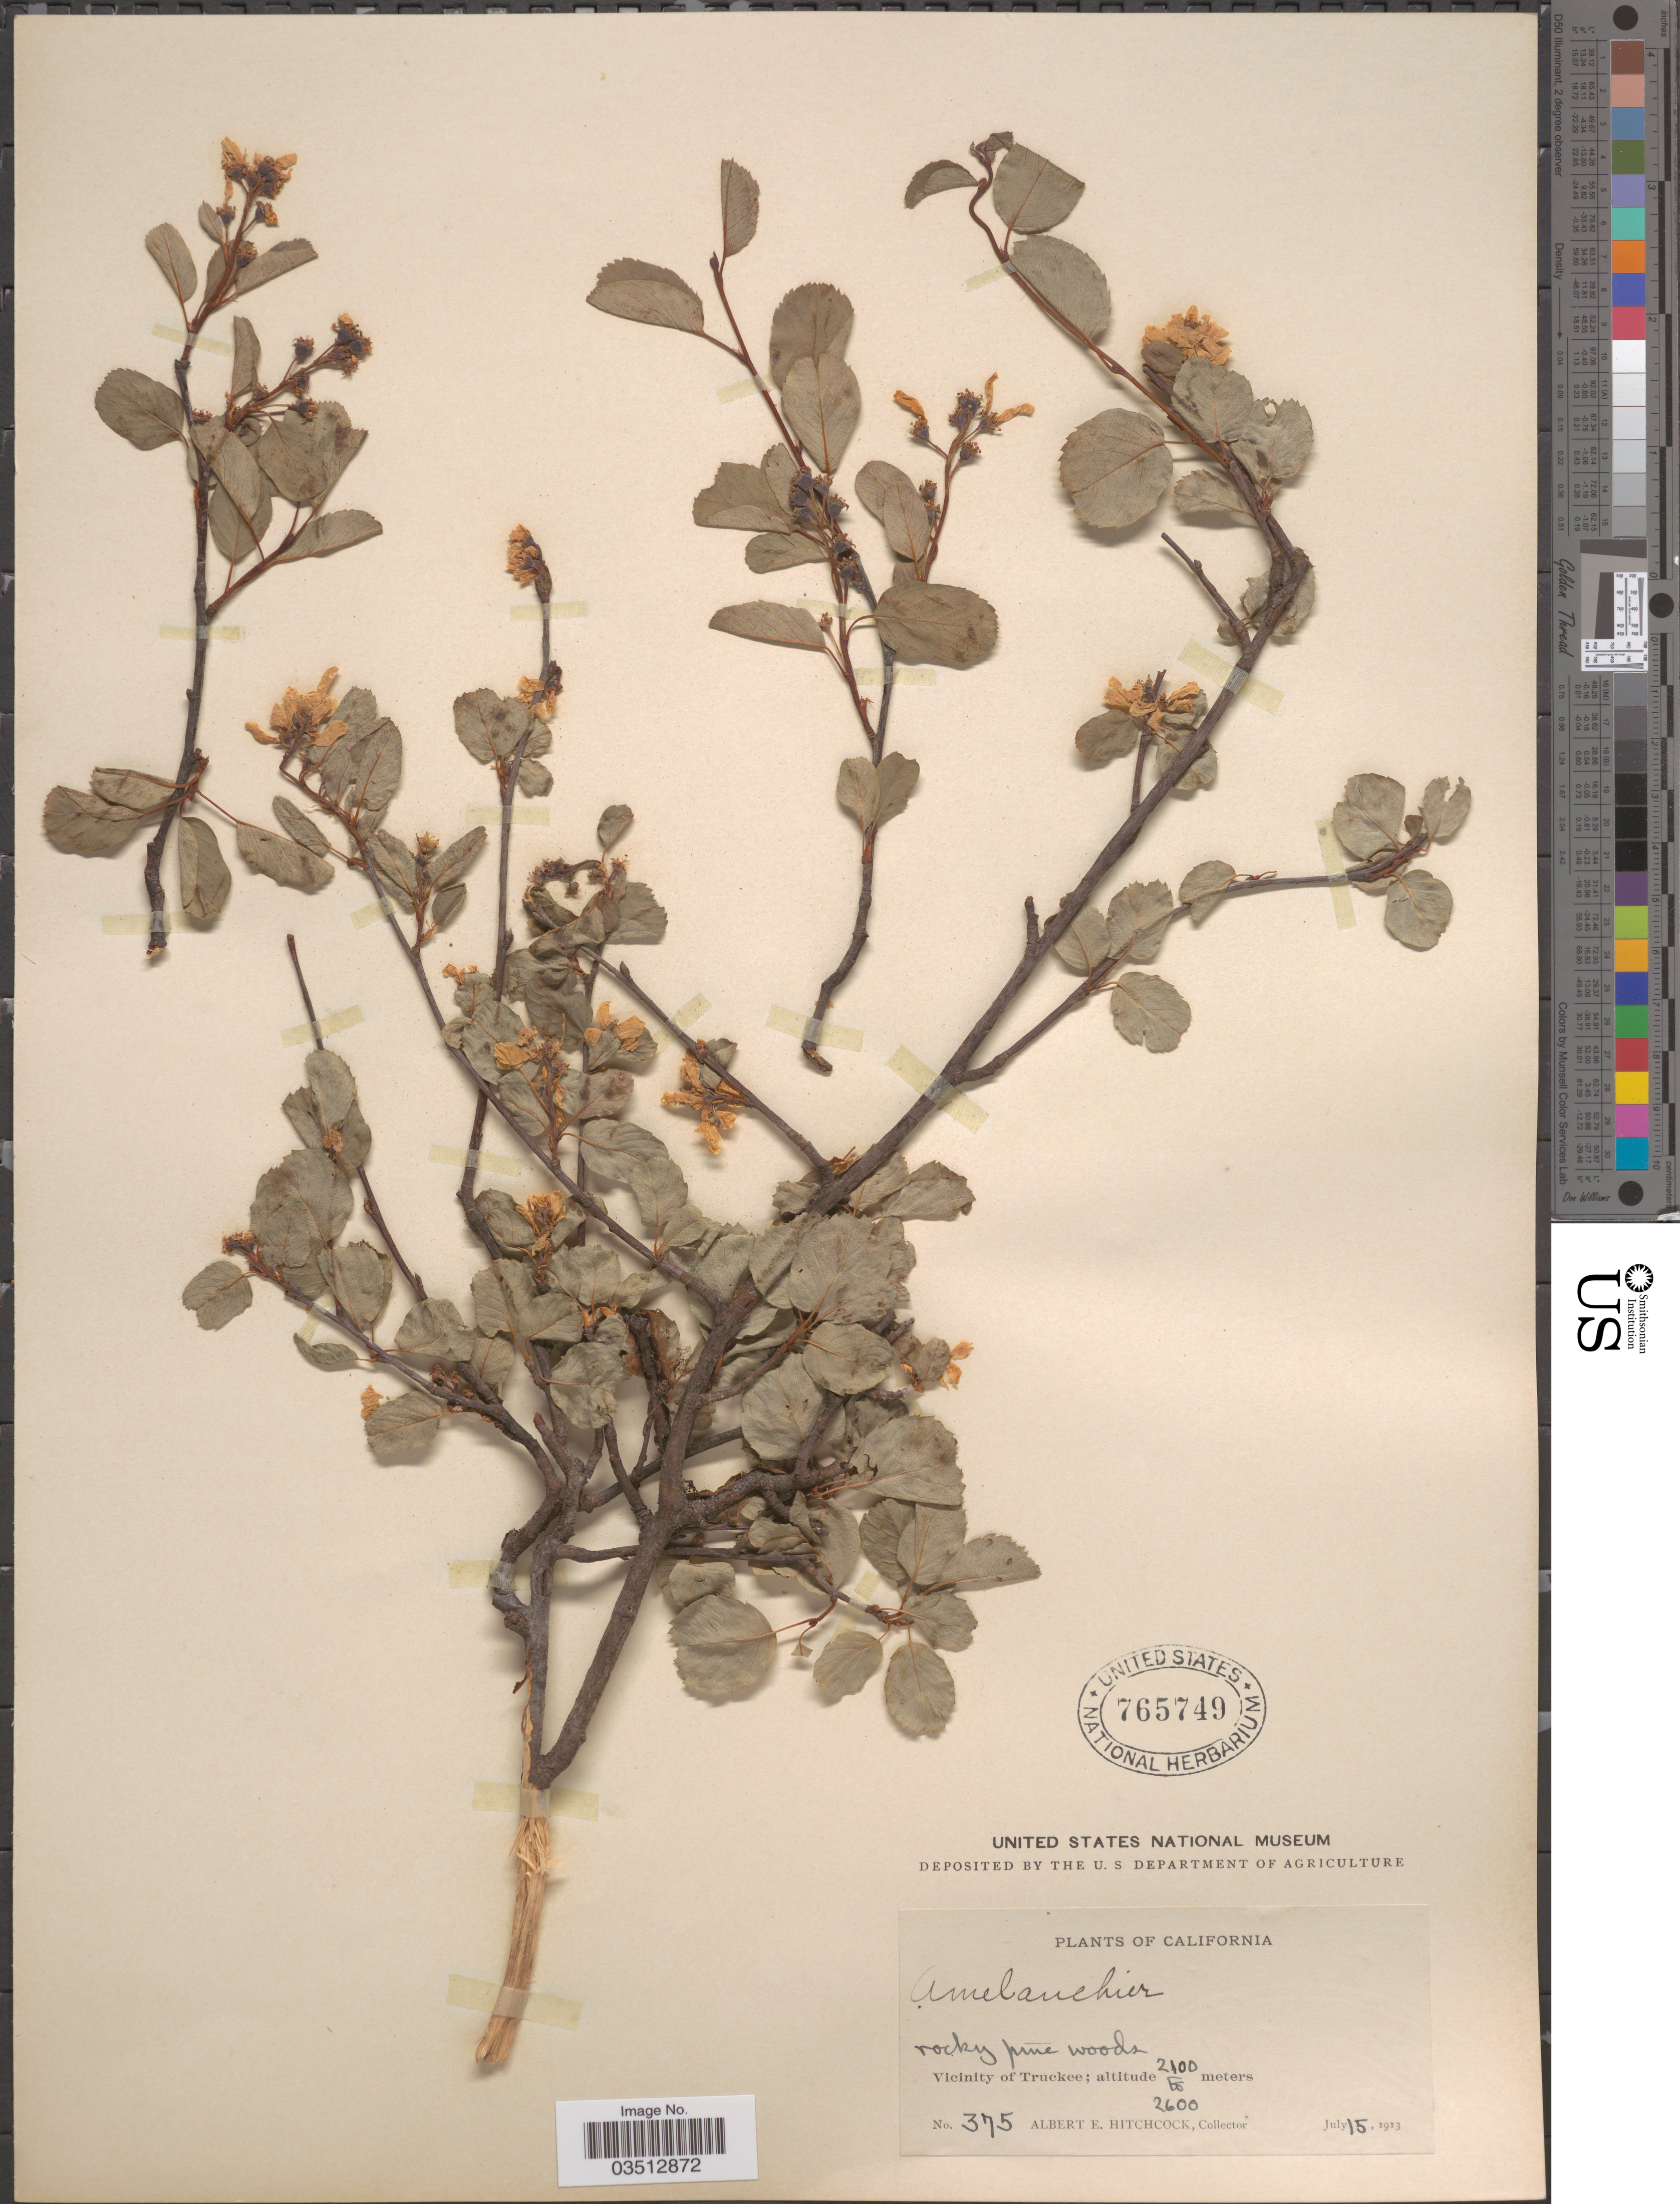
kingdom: Plantae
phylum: Tracheophyta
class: Magnoliopsida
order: Rosales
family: Rosaceae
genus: Amelanchier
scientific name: Amelanchier sp.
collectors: A. Hitchcock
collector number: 375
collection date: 1913-07-15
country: United States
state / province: California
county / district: Nevada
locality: Vicinity of Truckee.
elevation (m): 2100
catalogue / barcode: US 765749